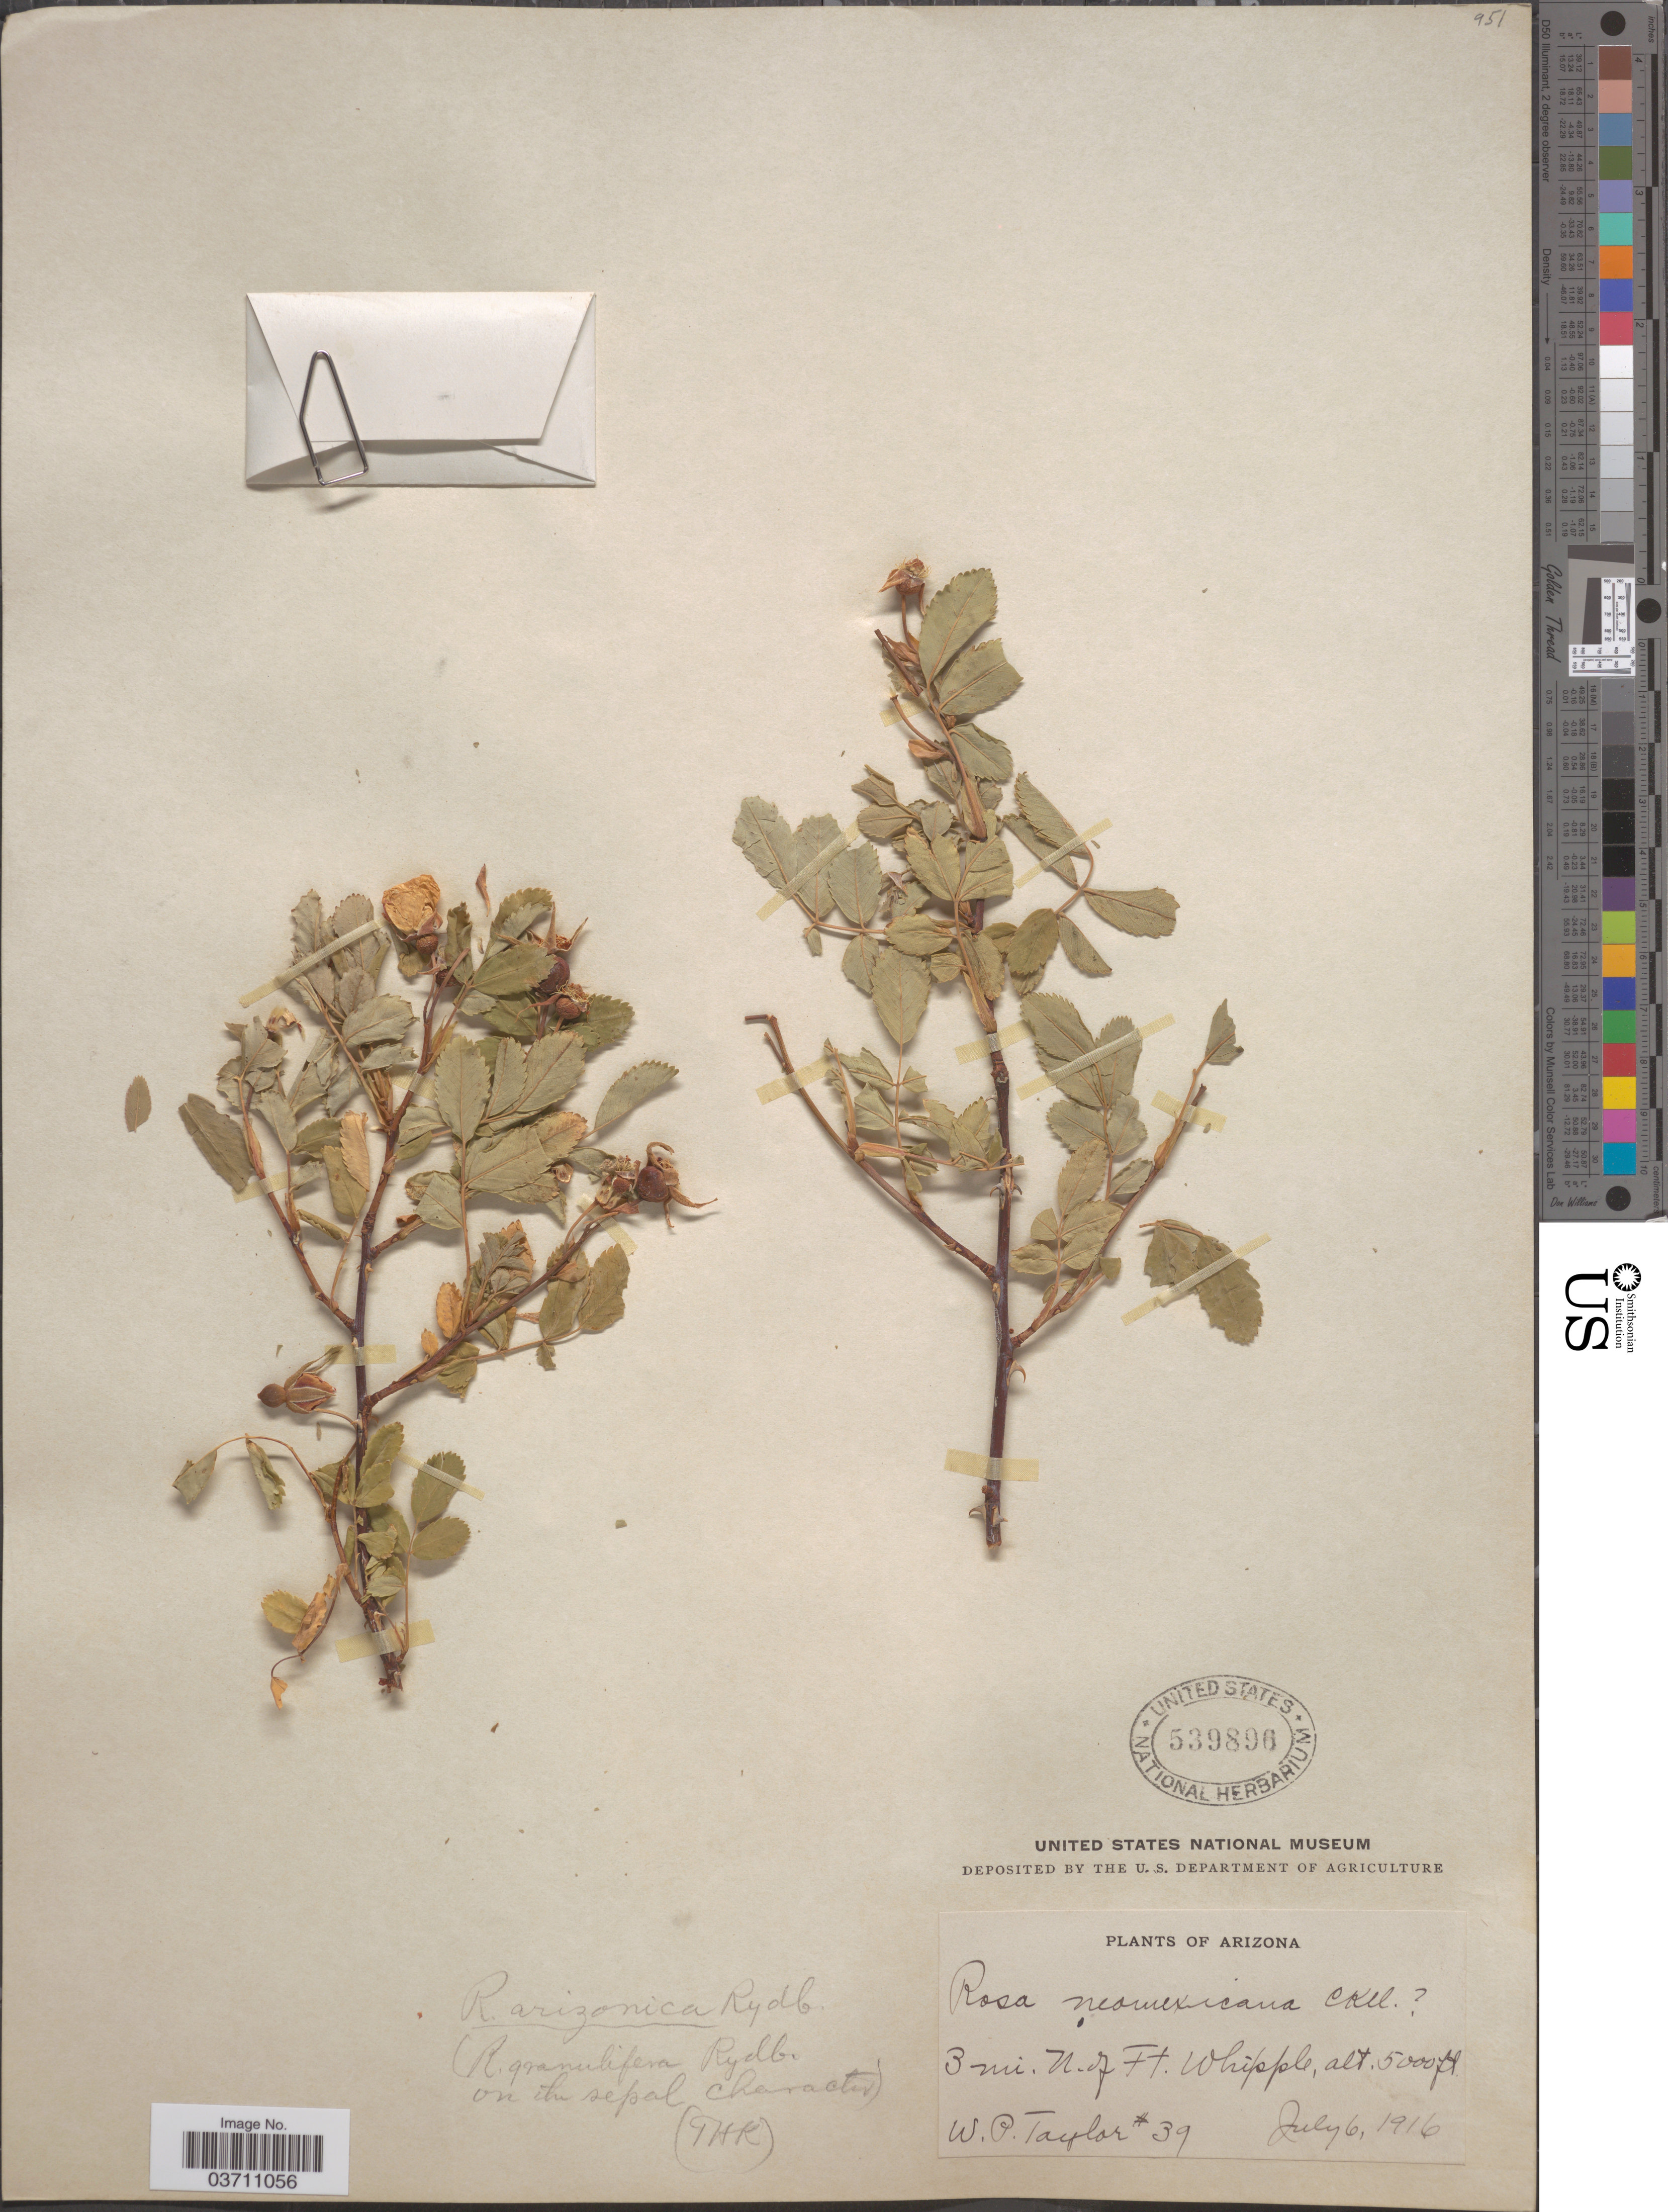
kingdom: Plantae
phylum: Tracheophyta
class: Magnoliopsida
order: Rosales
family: Rosaceae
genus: Rosa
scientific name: Rosa granulifera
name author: Rydb.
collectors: W. P. Taylor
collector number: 39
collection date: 1916-07-06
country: United States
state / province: Arizona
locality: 3 mi. N. of Ft. Whipple.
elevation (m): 1524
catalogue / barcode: US 539896